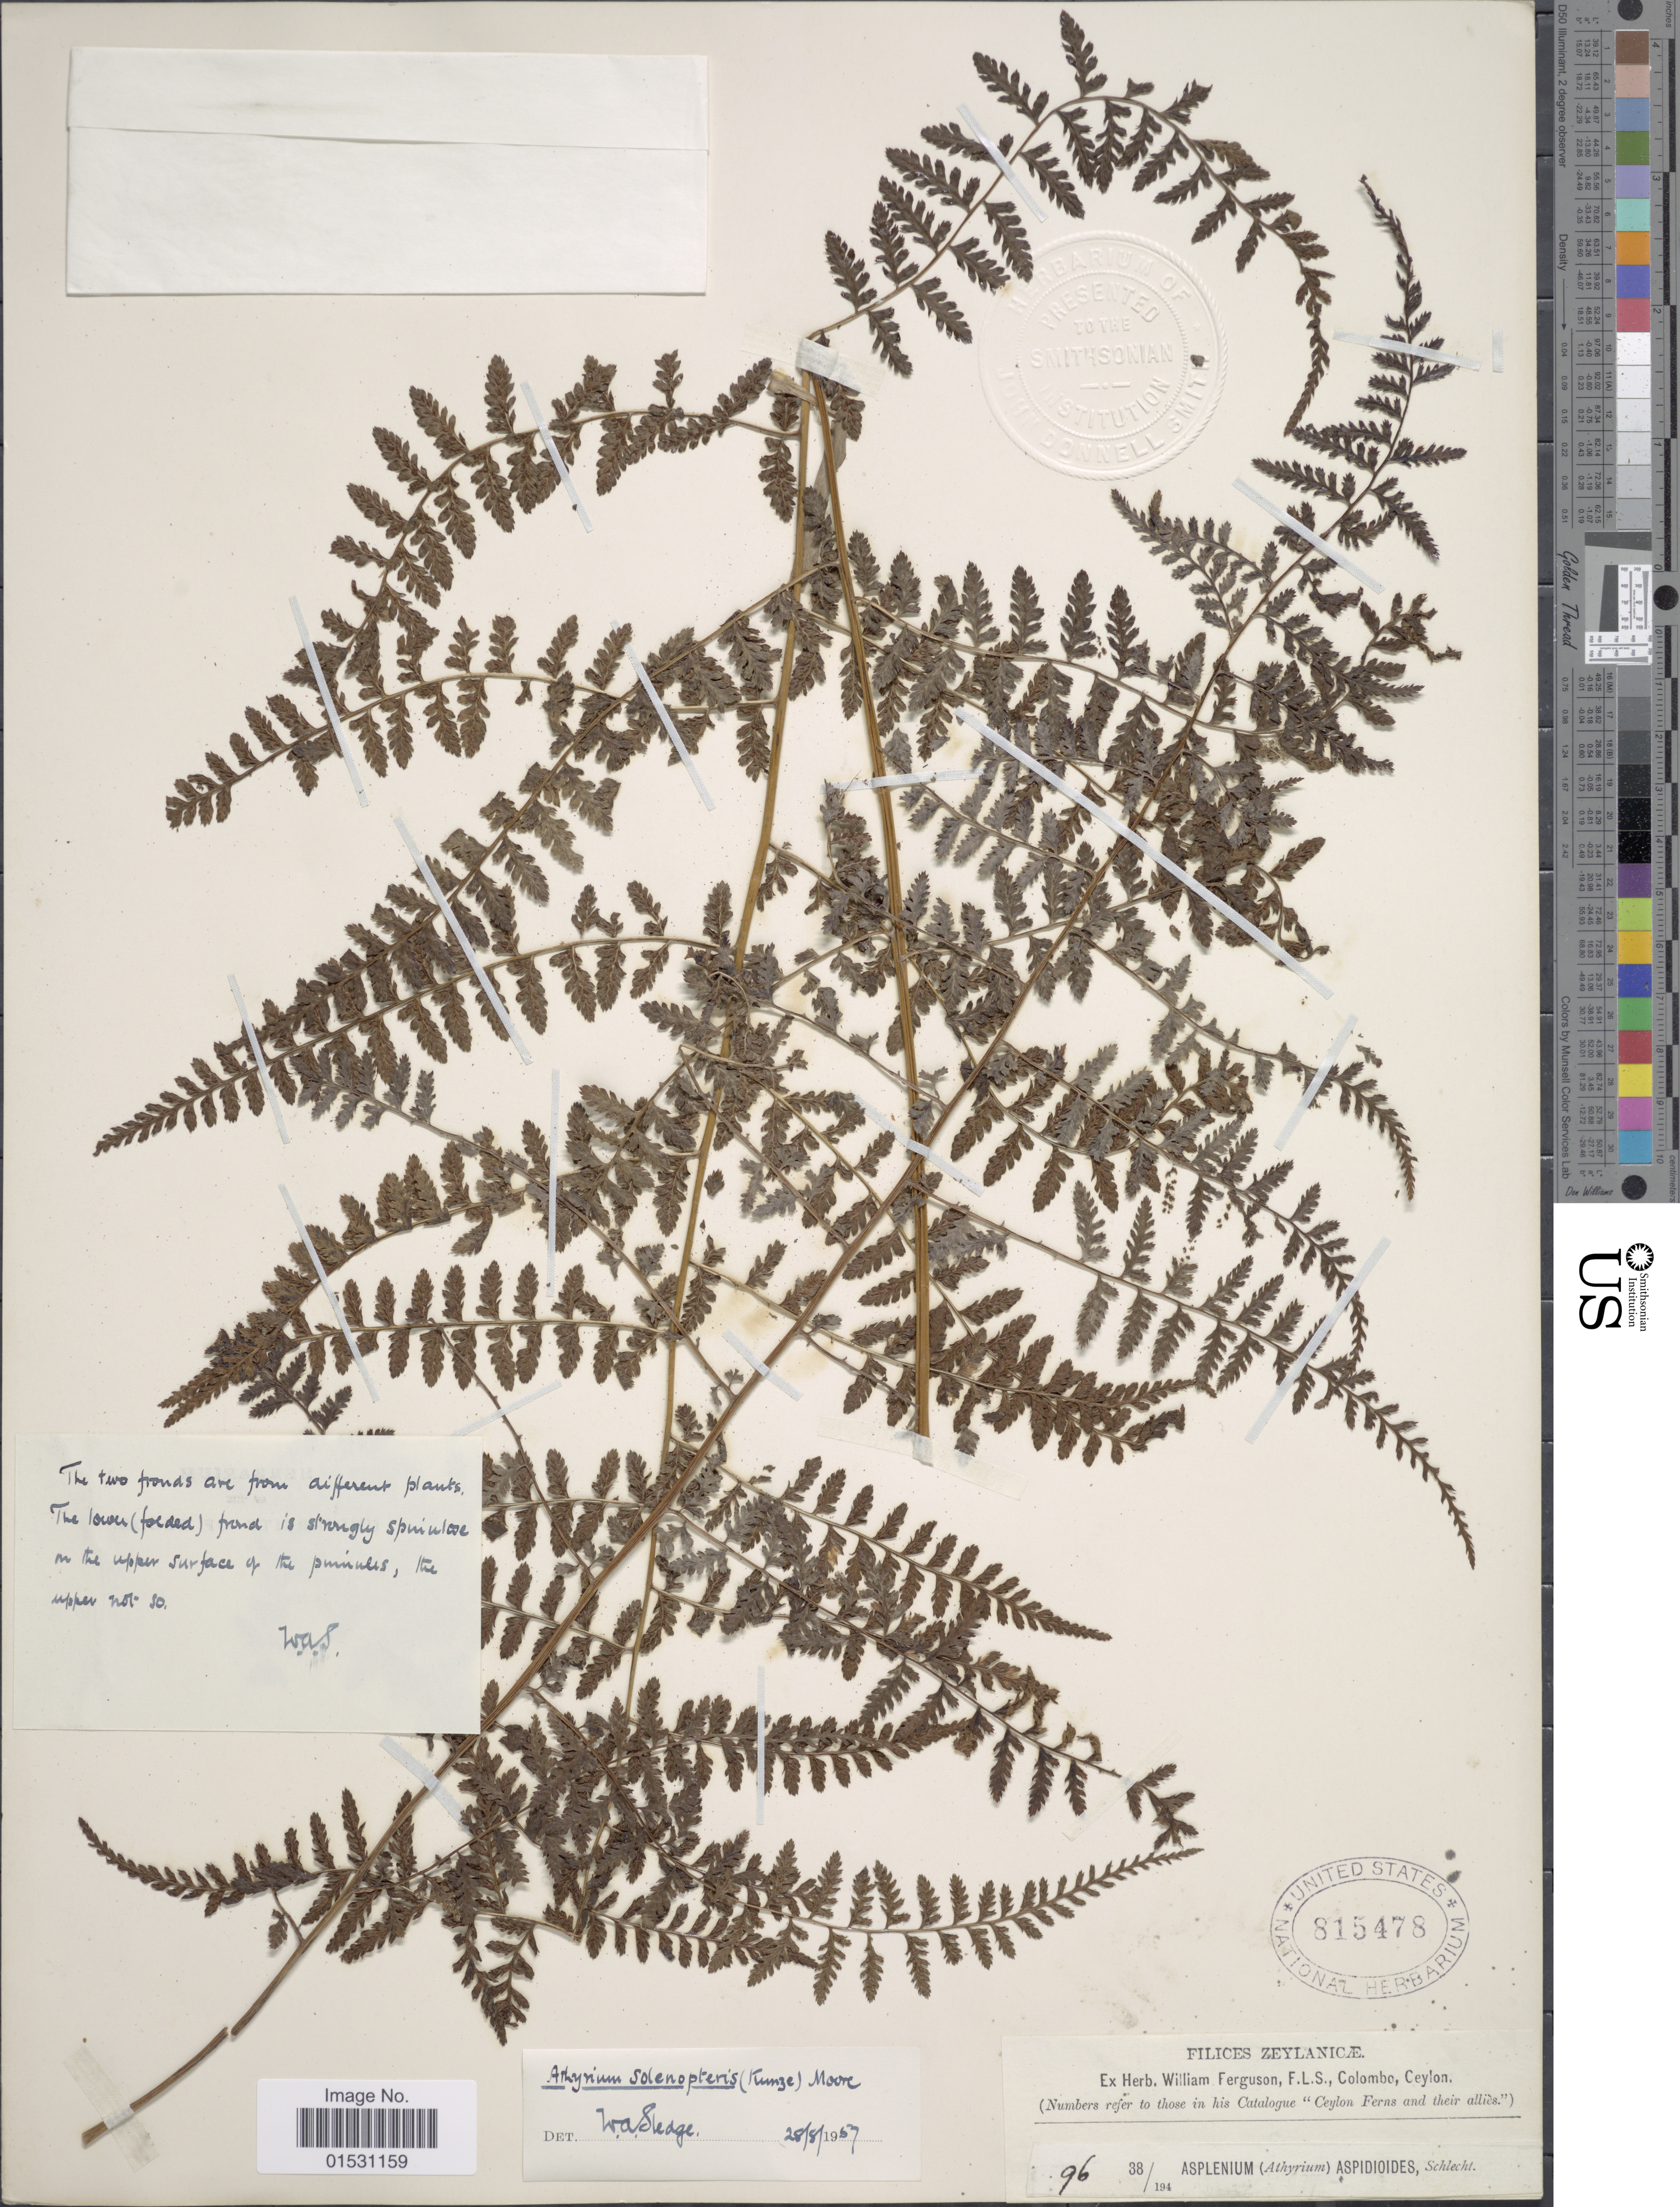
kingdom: Plantae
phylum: Tracheophyta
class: Polypodiopsida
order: Polypodiales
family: Athyriaceae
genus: Athyrium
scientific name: Athyrium solenopteris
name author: (Kunze) T. Moore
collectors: ex herb. W. Ferguson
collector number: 96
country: Sri Lanka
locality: Filices Zeylanicae.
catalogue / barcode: US 815478